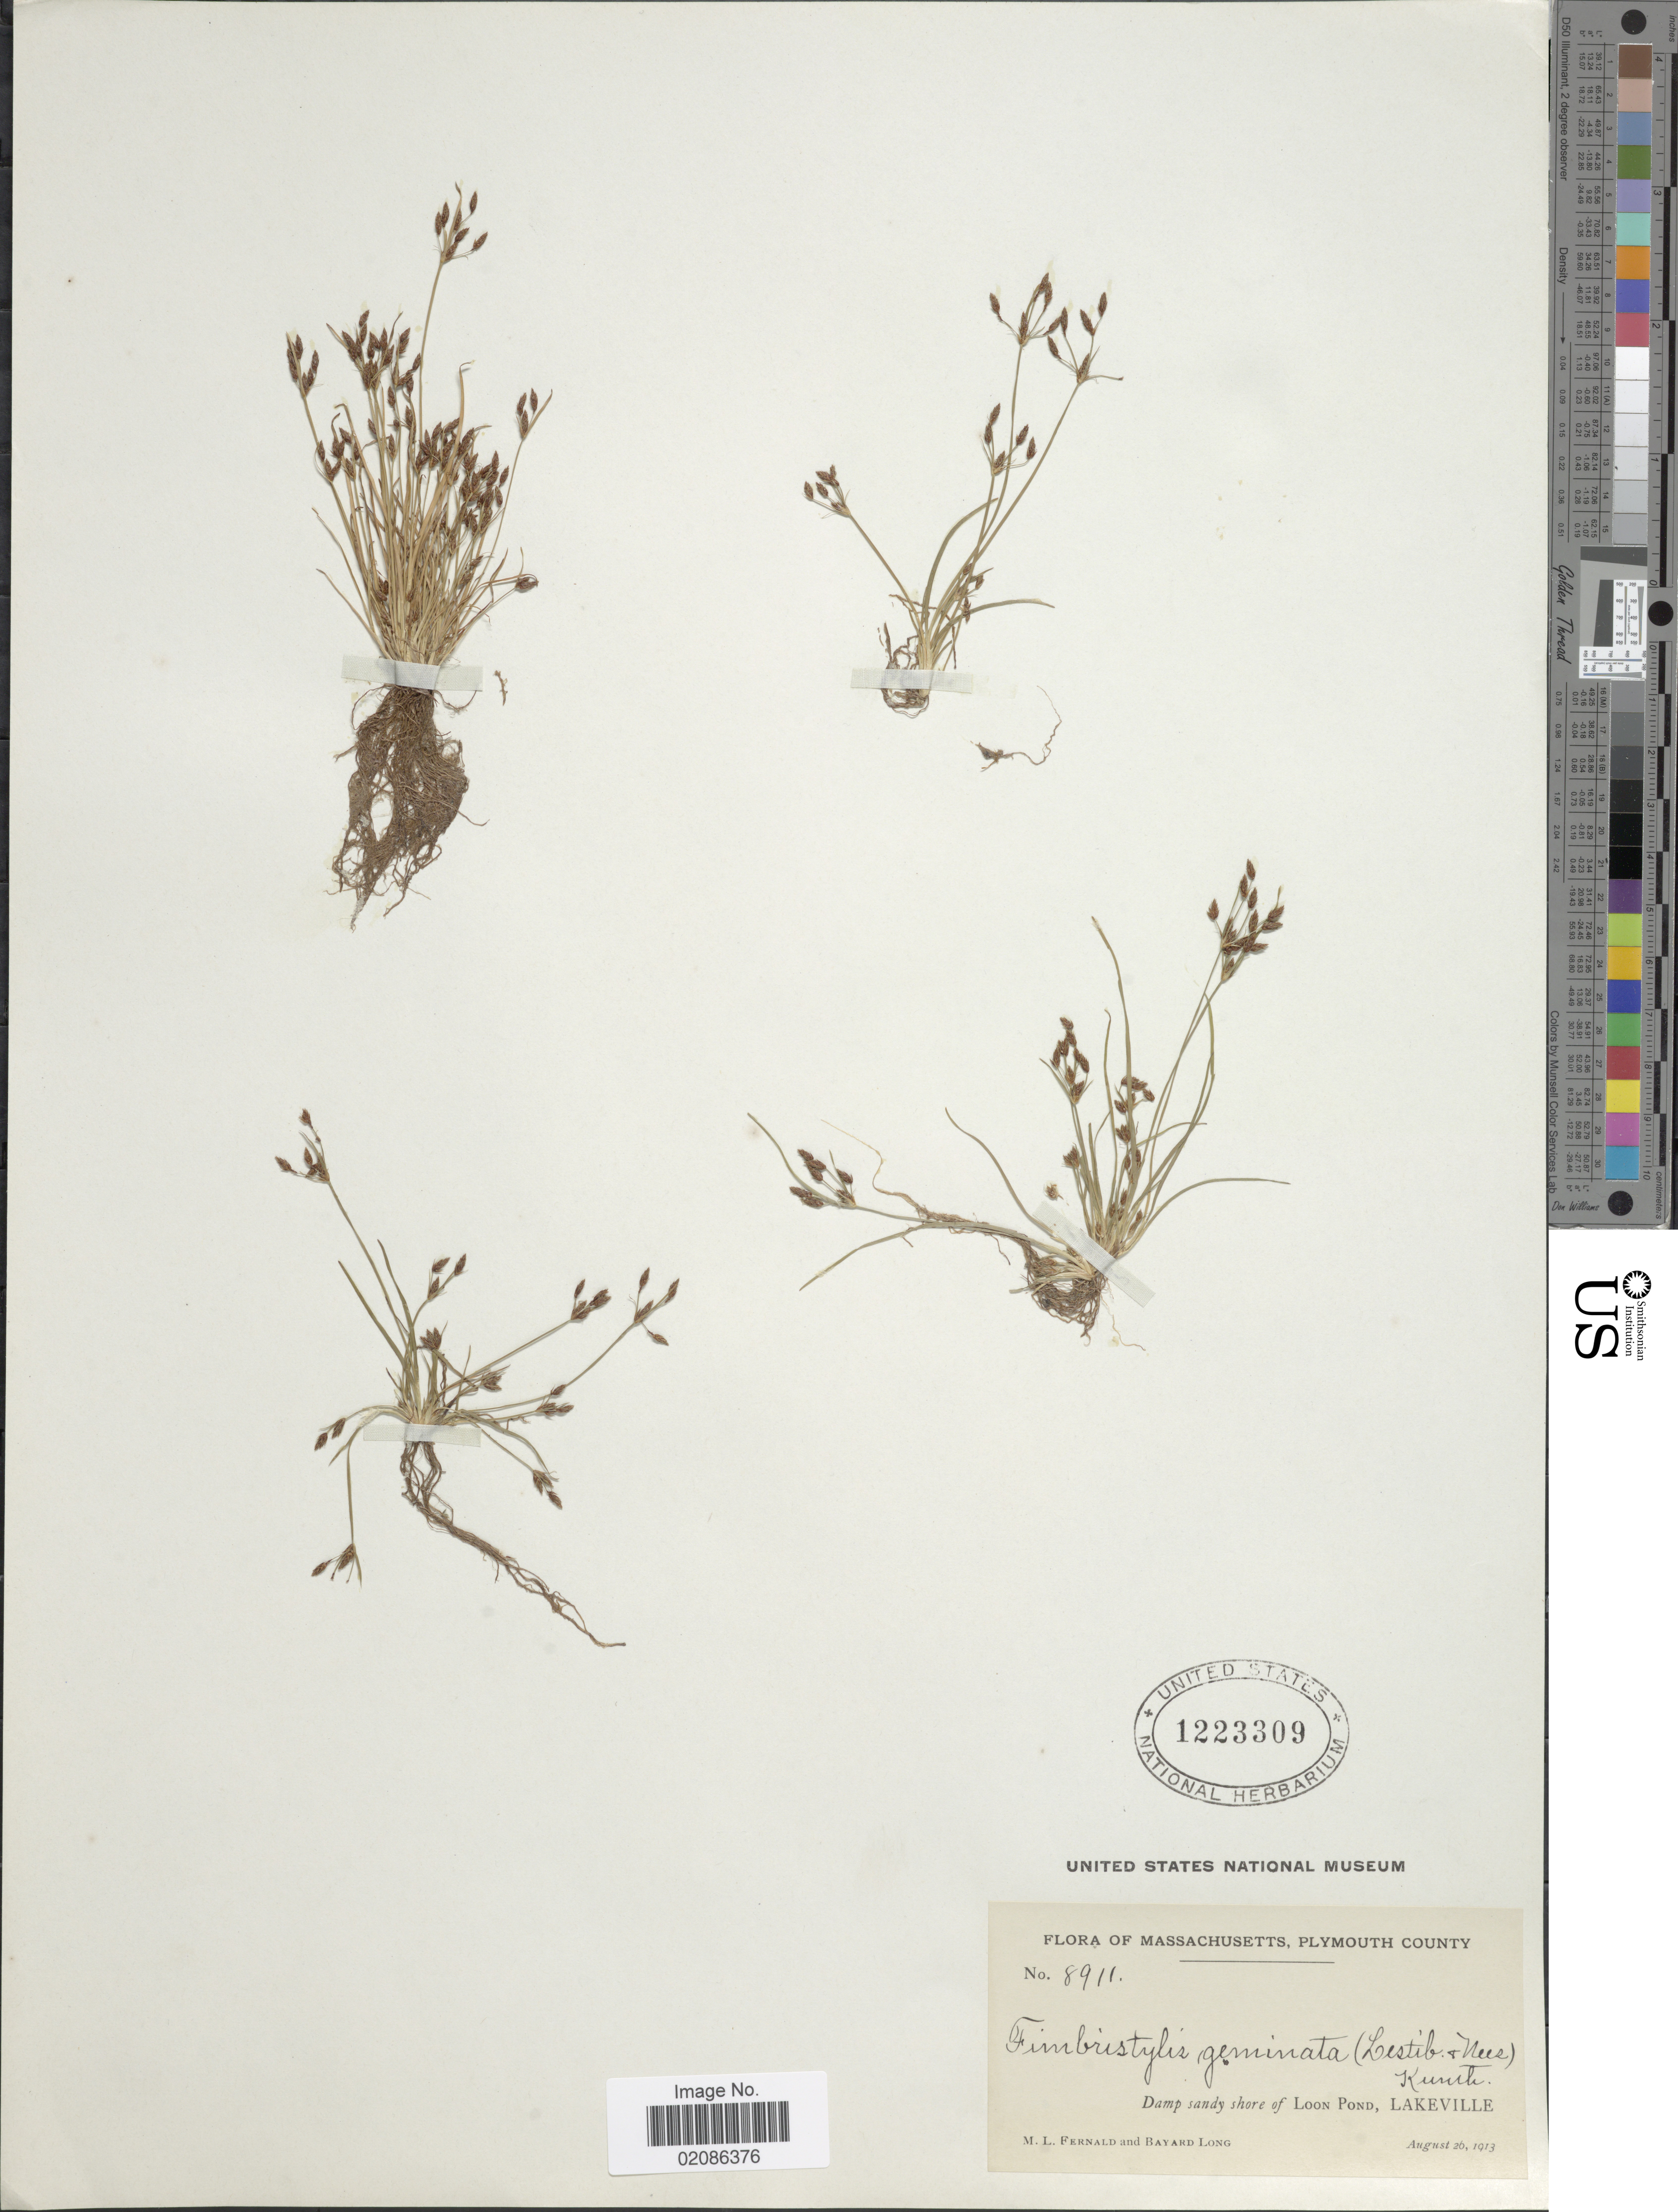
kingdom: Plantae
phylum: Tracheophyta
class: Liliopsida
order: Poales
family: Cyperaceae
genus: Fimbristylis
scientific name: Fimbristylis autumnalis (L.) Roem. & Schult.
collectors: M. L. Fernald & B. Long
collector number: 8911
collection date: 1913-08-26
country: United States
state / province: Massachusetts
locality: Plymouth County, Damp sandy shore of Loon Pond, Lakeville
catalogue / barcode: US 1223309